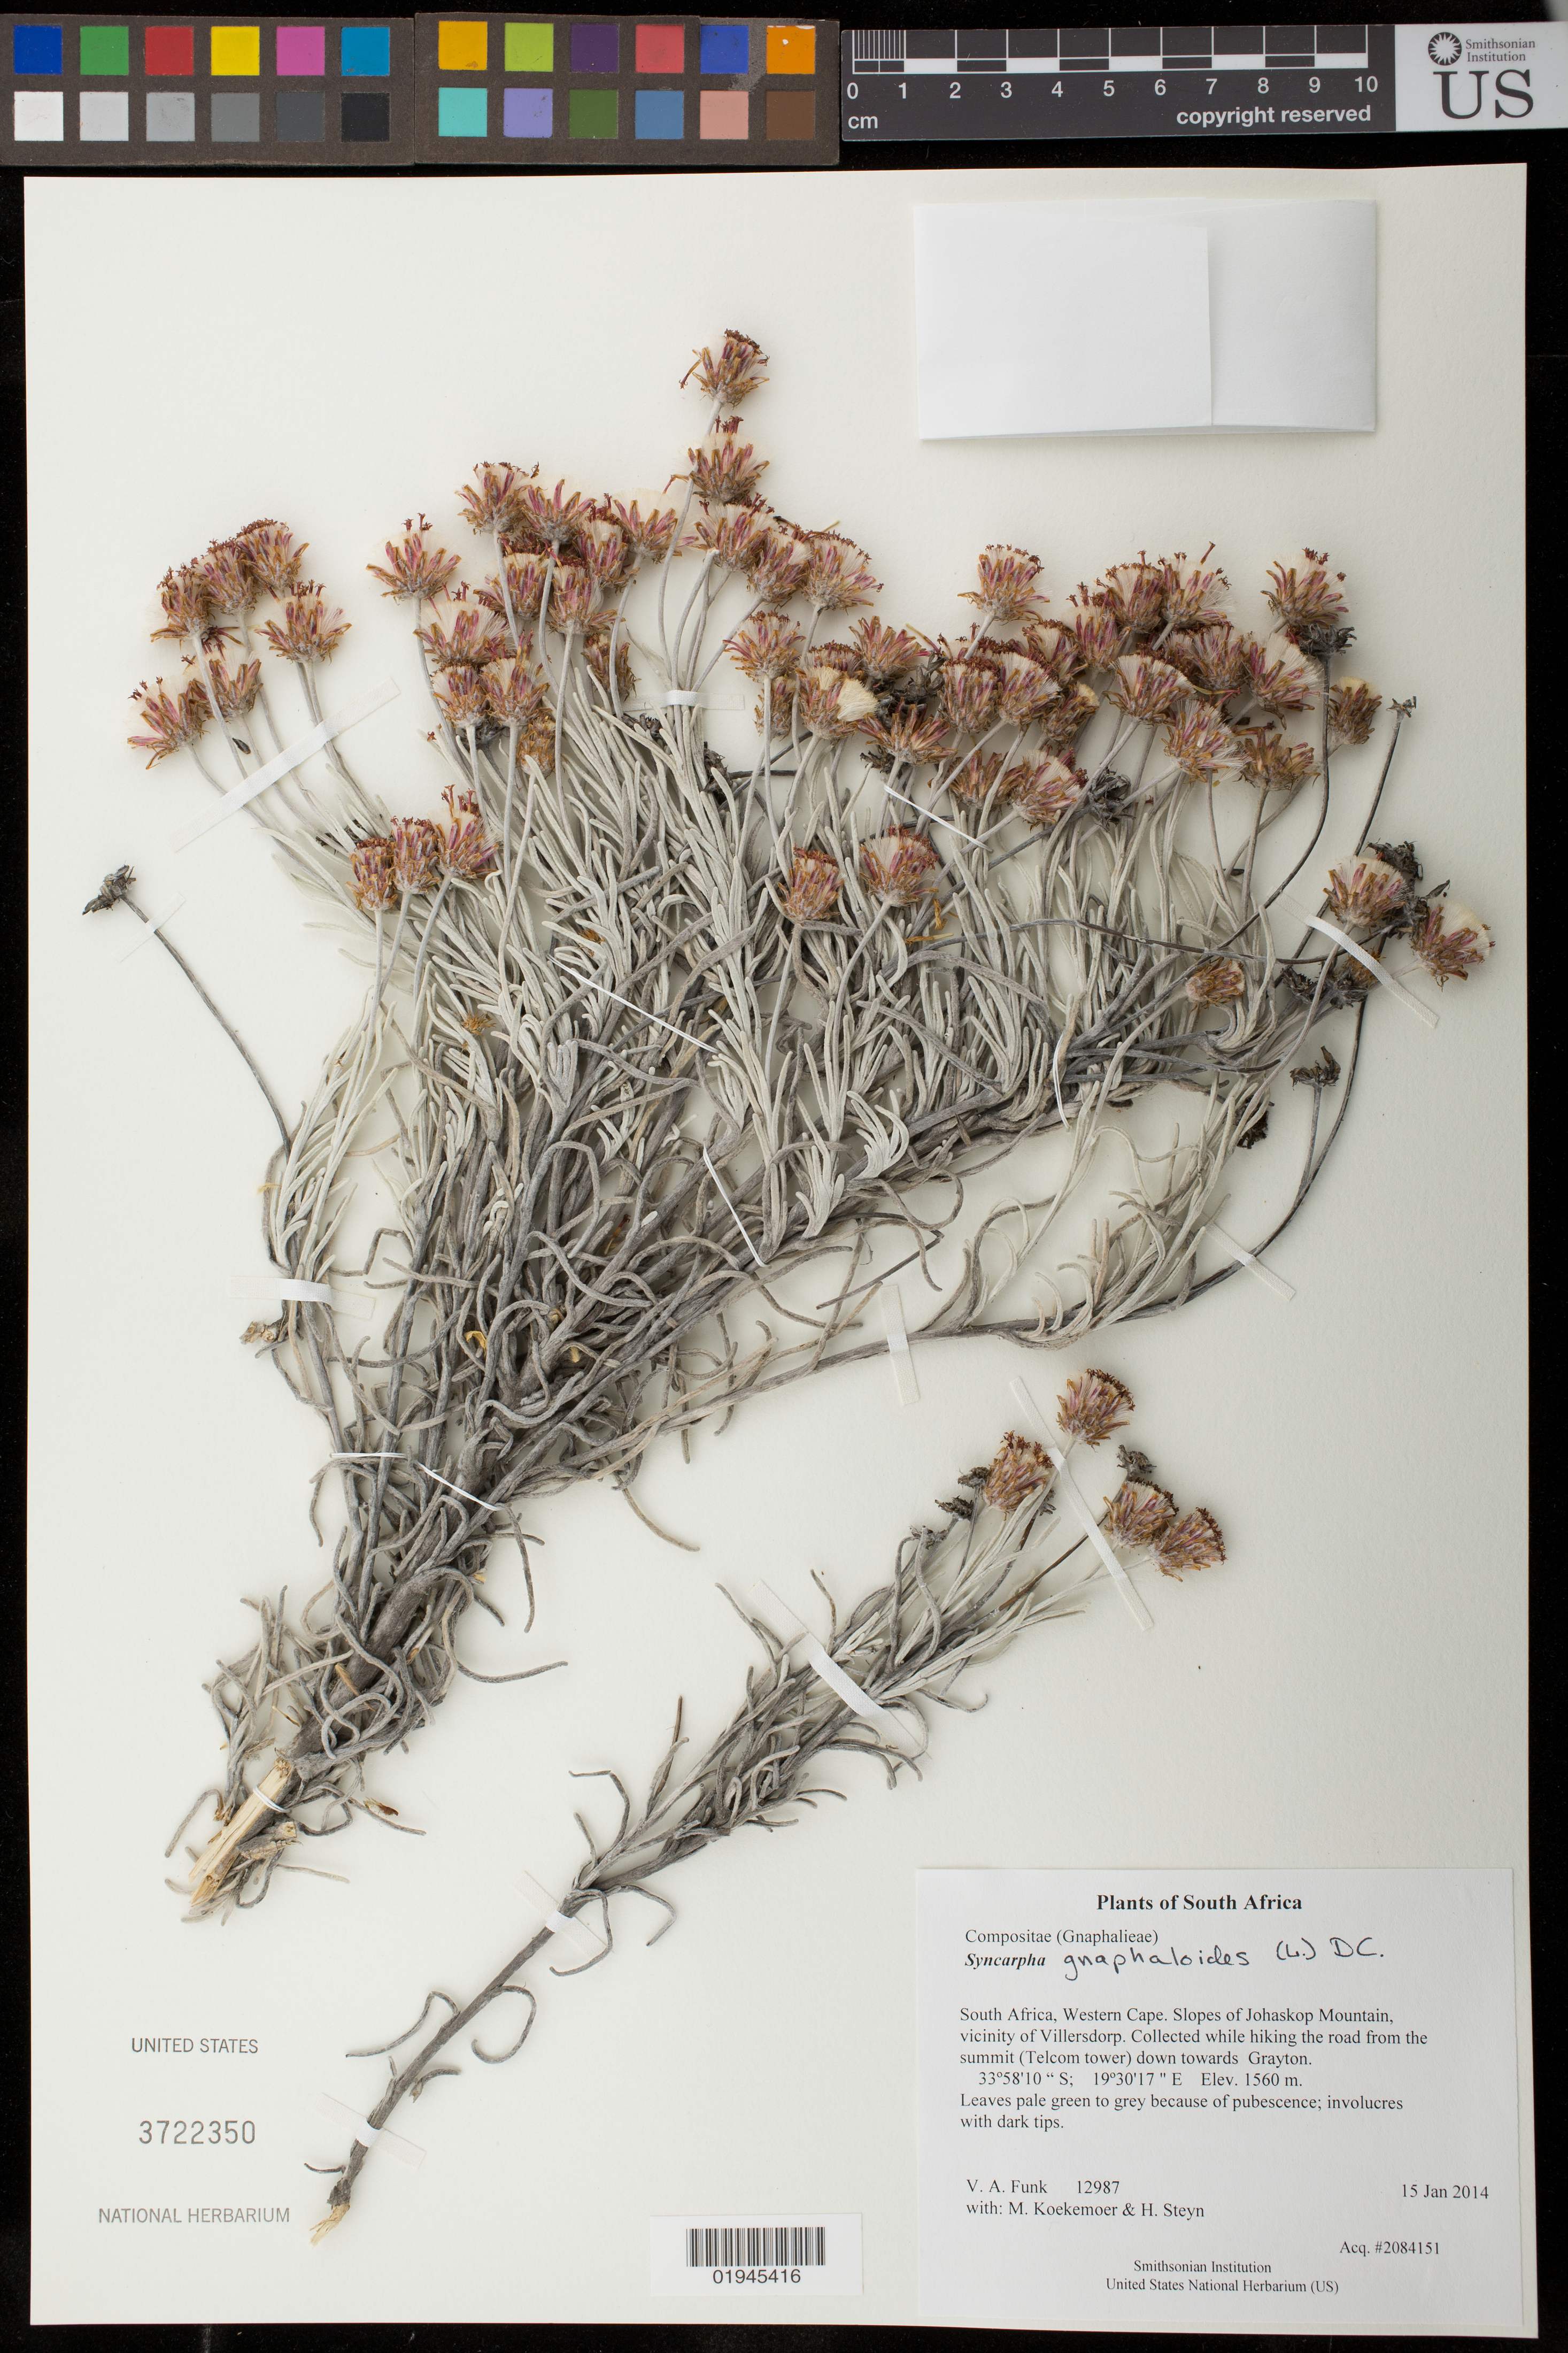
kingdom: Plantae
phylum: Tracheophyta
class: Magnoliopsida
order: Asterales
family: Asteraceae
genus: Syncarpha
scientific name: Syncarpha gnaphaloides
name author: (L.) DC.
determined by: Koekemoer, M.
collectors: M. Koekemoer & H. Steyn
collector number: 12987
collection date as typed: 15 Jan 2014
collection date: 2014-01-15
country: South Africa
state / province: Western Cape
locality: Slopes of Johaskop Mountain, vicinity of Villersdorp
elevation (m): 1560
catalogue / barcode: US 3722350